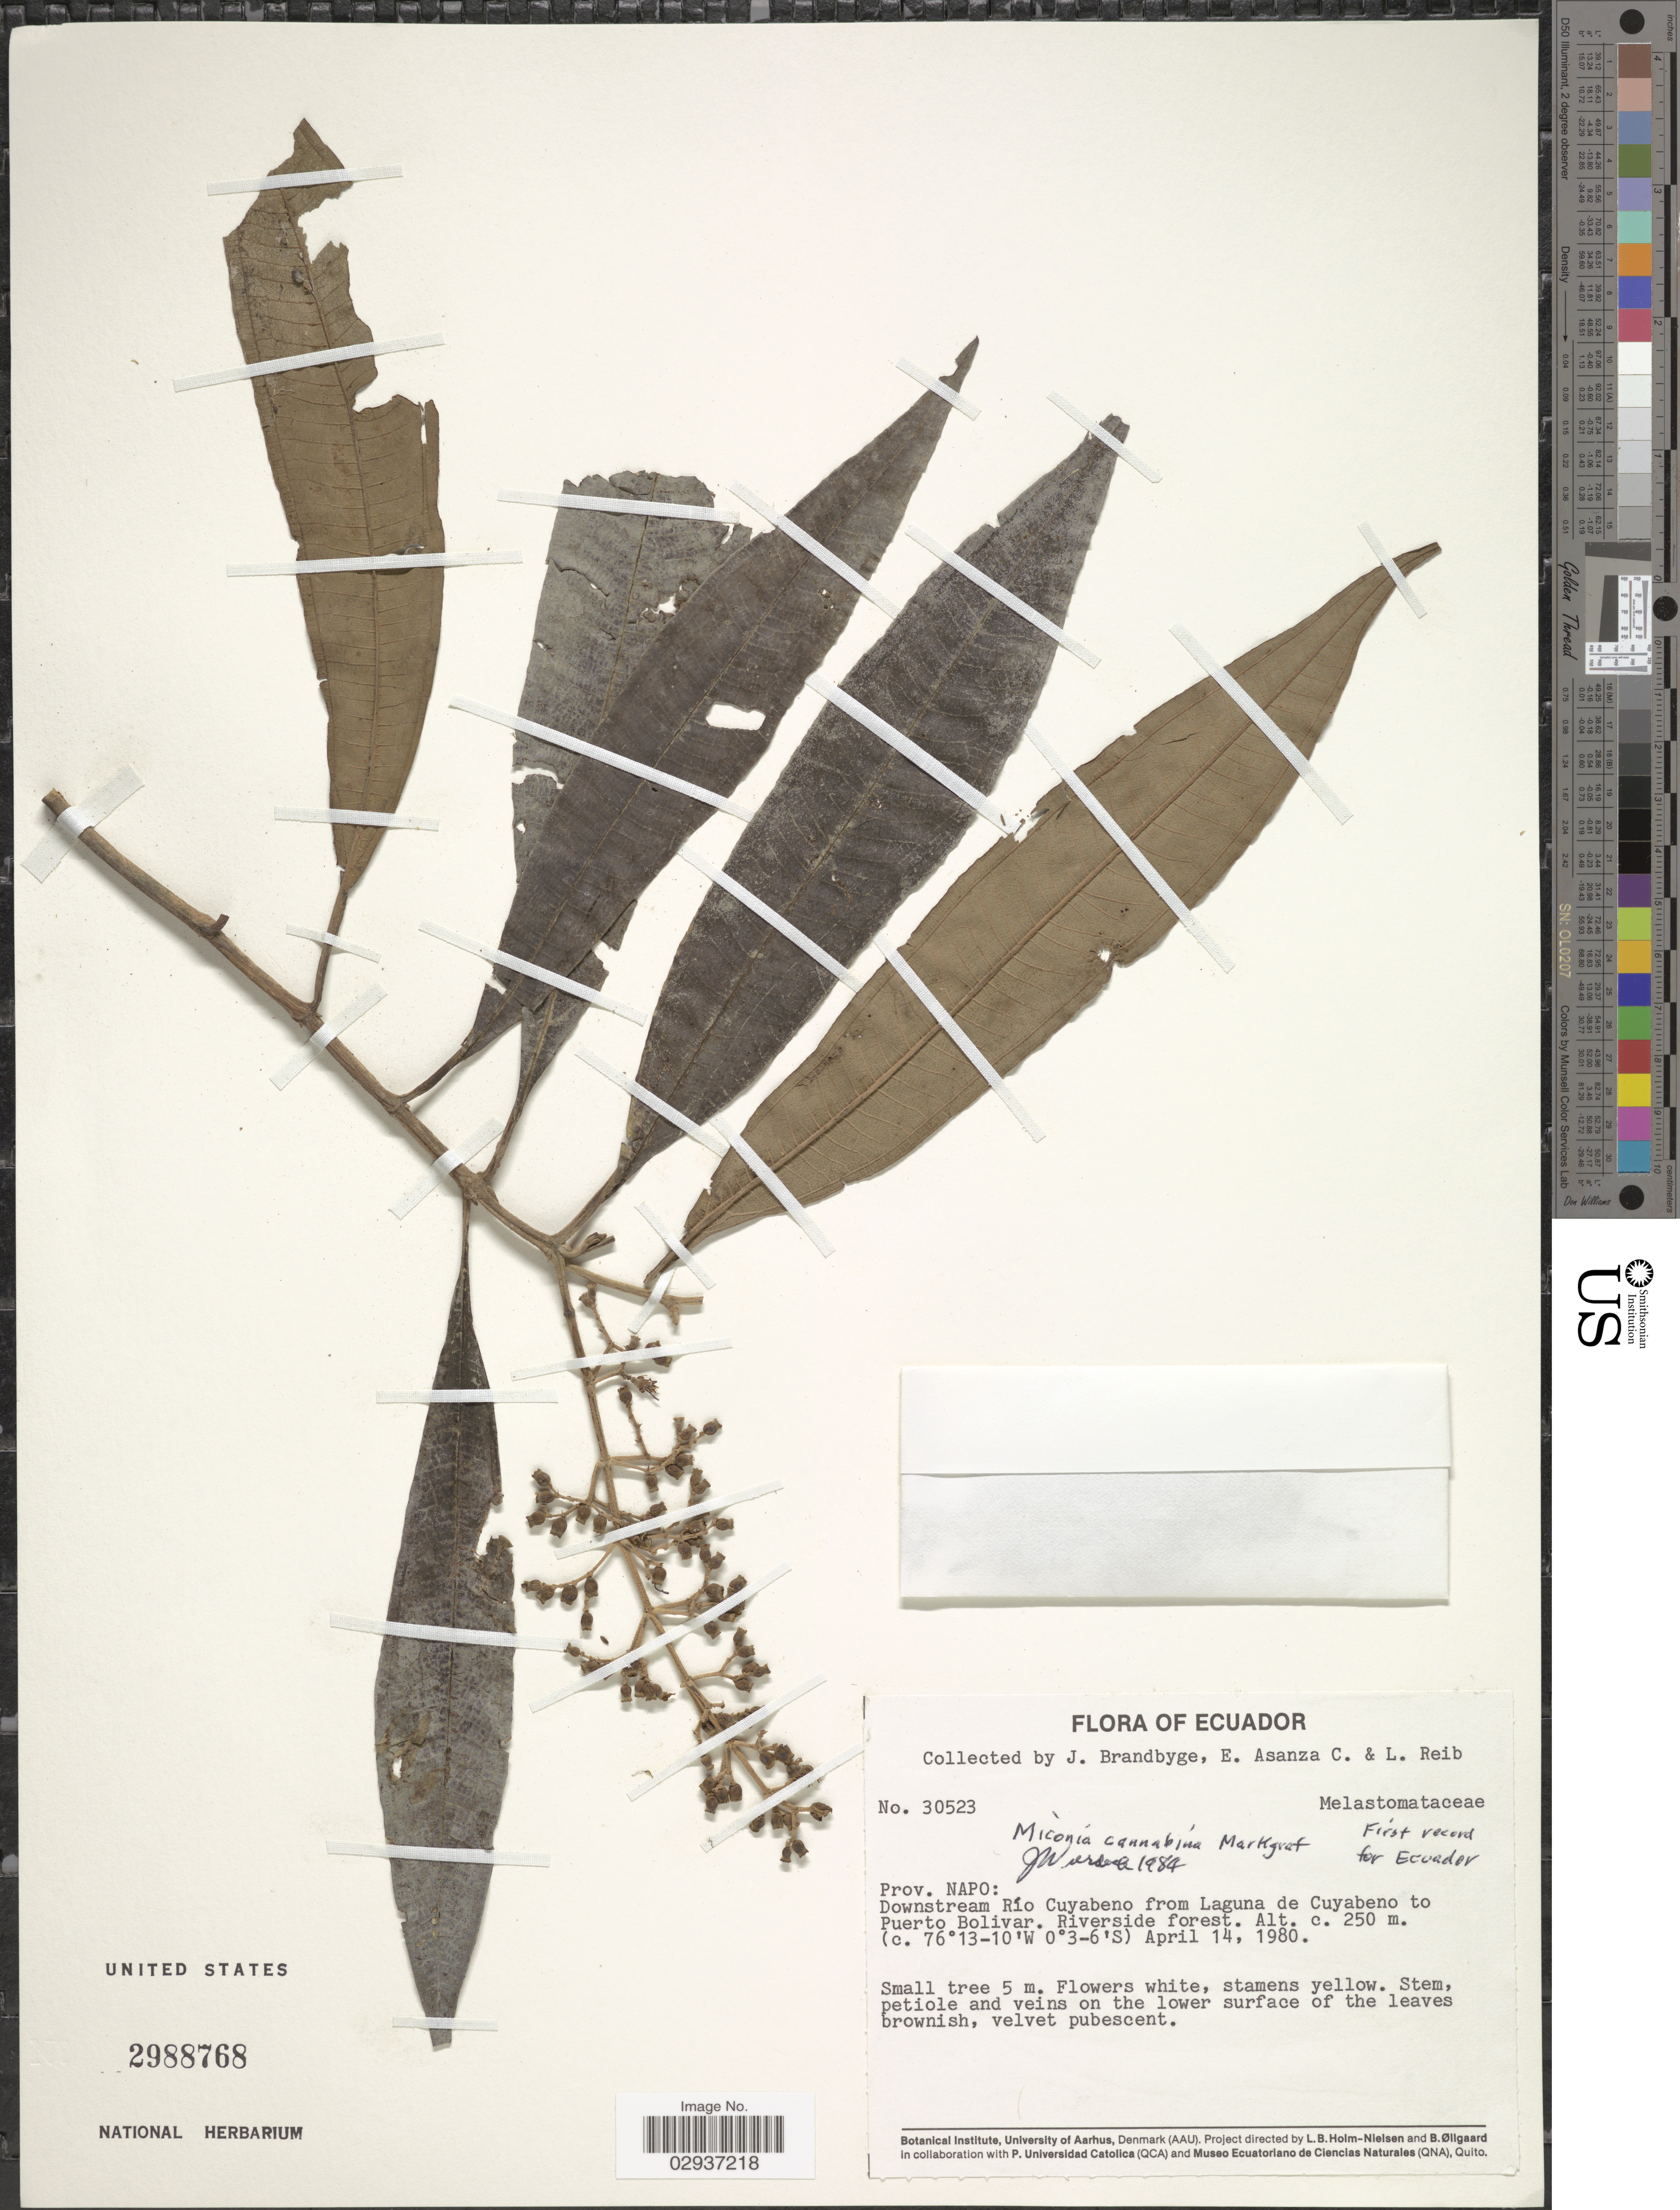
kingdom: Plantae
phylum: Tracheophyta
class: Magnoliopsida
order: Myrtales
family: Melastomataceae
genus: Miconia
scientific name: Miconia cannabina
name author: Markgr.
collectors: J. Brandbyge, E. Asanza C. & L. Reib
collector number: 30523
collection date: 1980-04-14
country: Ecuador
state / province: Napo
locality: Prov. Napo: Downstream Río Cuyabeno from Laguna de Cuyabeno to Puerto Bolivar.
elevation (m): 250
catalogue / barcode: US 2988768